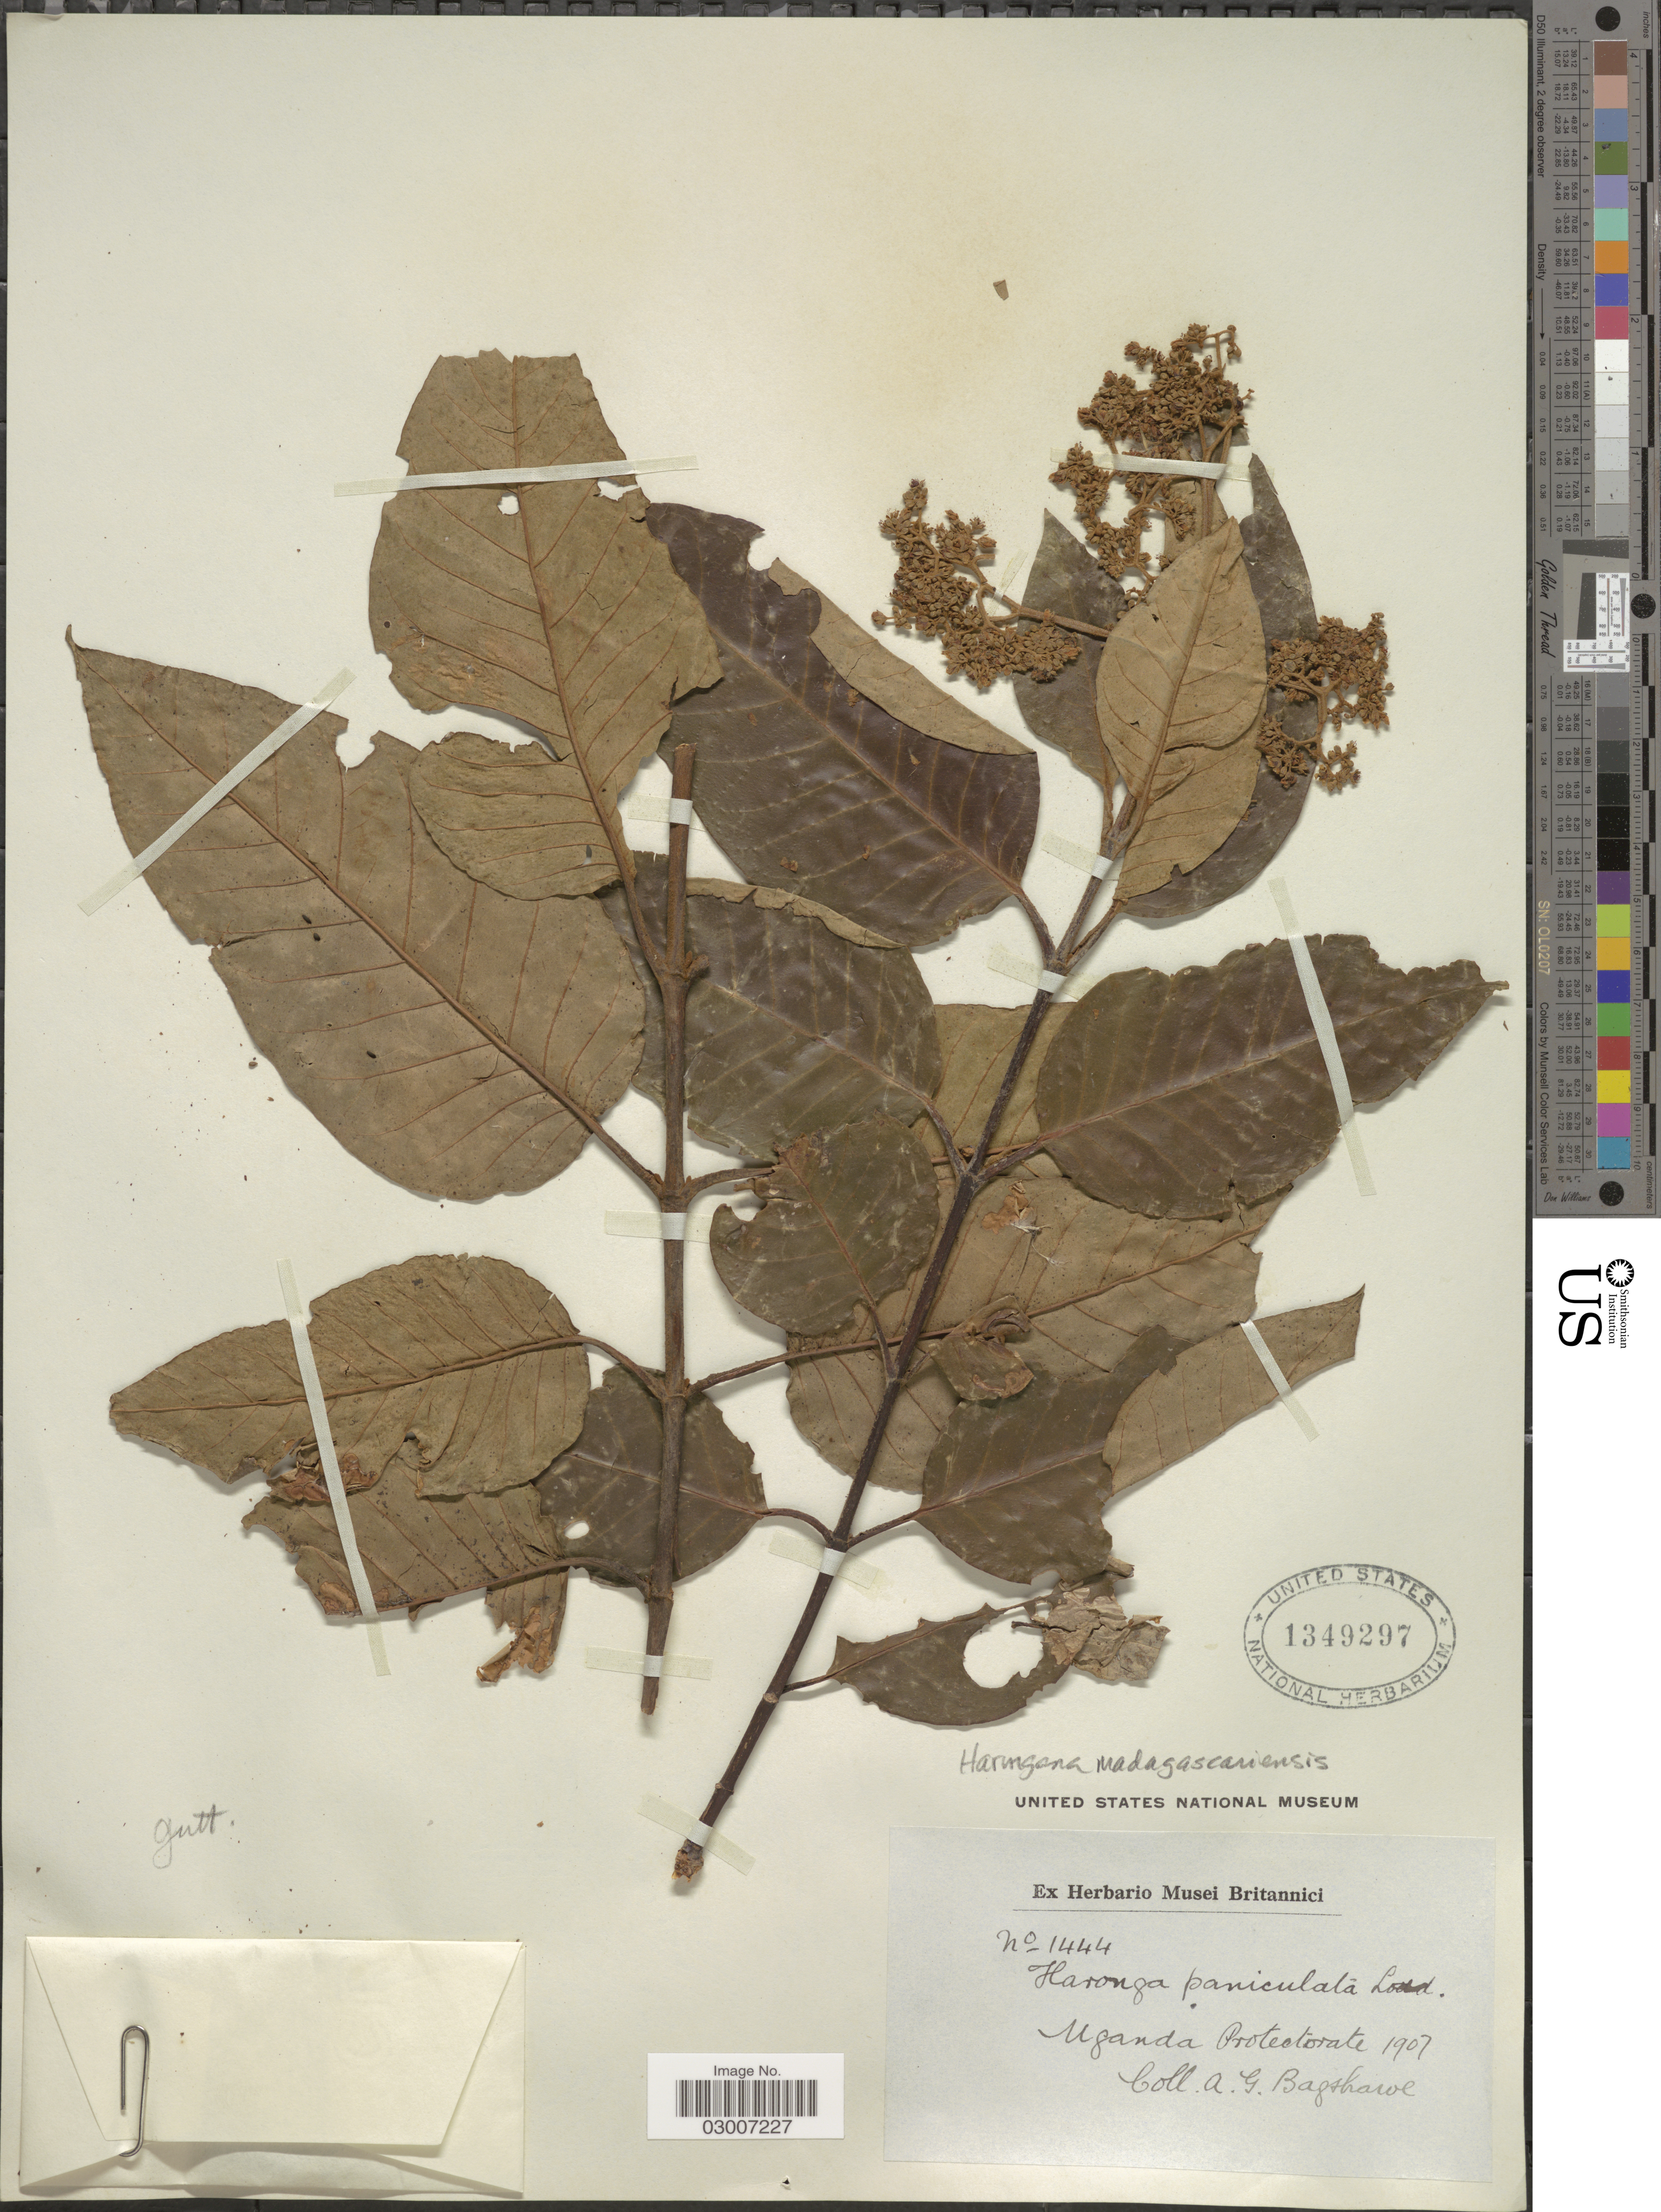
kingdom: Plantae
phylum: Tracheophyta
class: Magnoliopsida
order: Malpighiales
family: Hypericaceae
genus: Harungana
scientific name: Harungana madagascariensis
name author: Lam. ex Poir.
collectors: A. Bagshawe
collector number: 1444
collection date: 1907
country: Uganda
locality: Uganda Protectorate.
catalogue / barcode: US 1349297